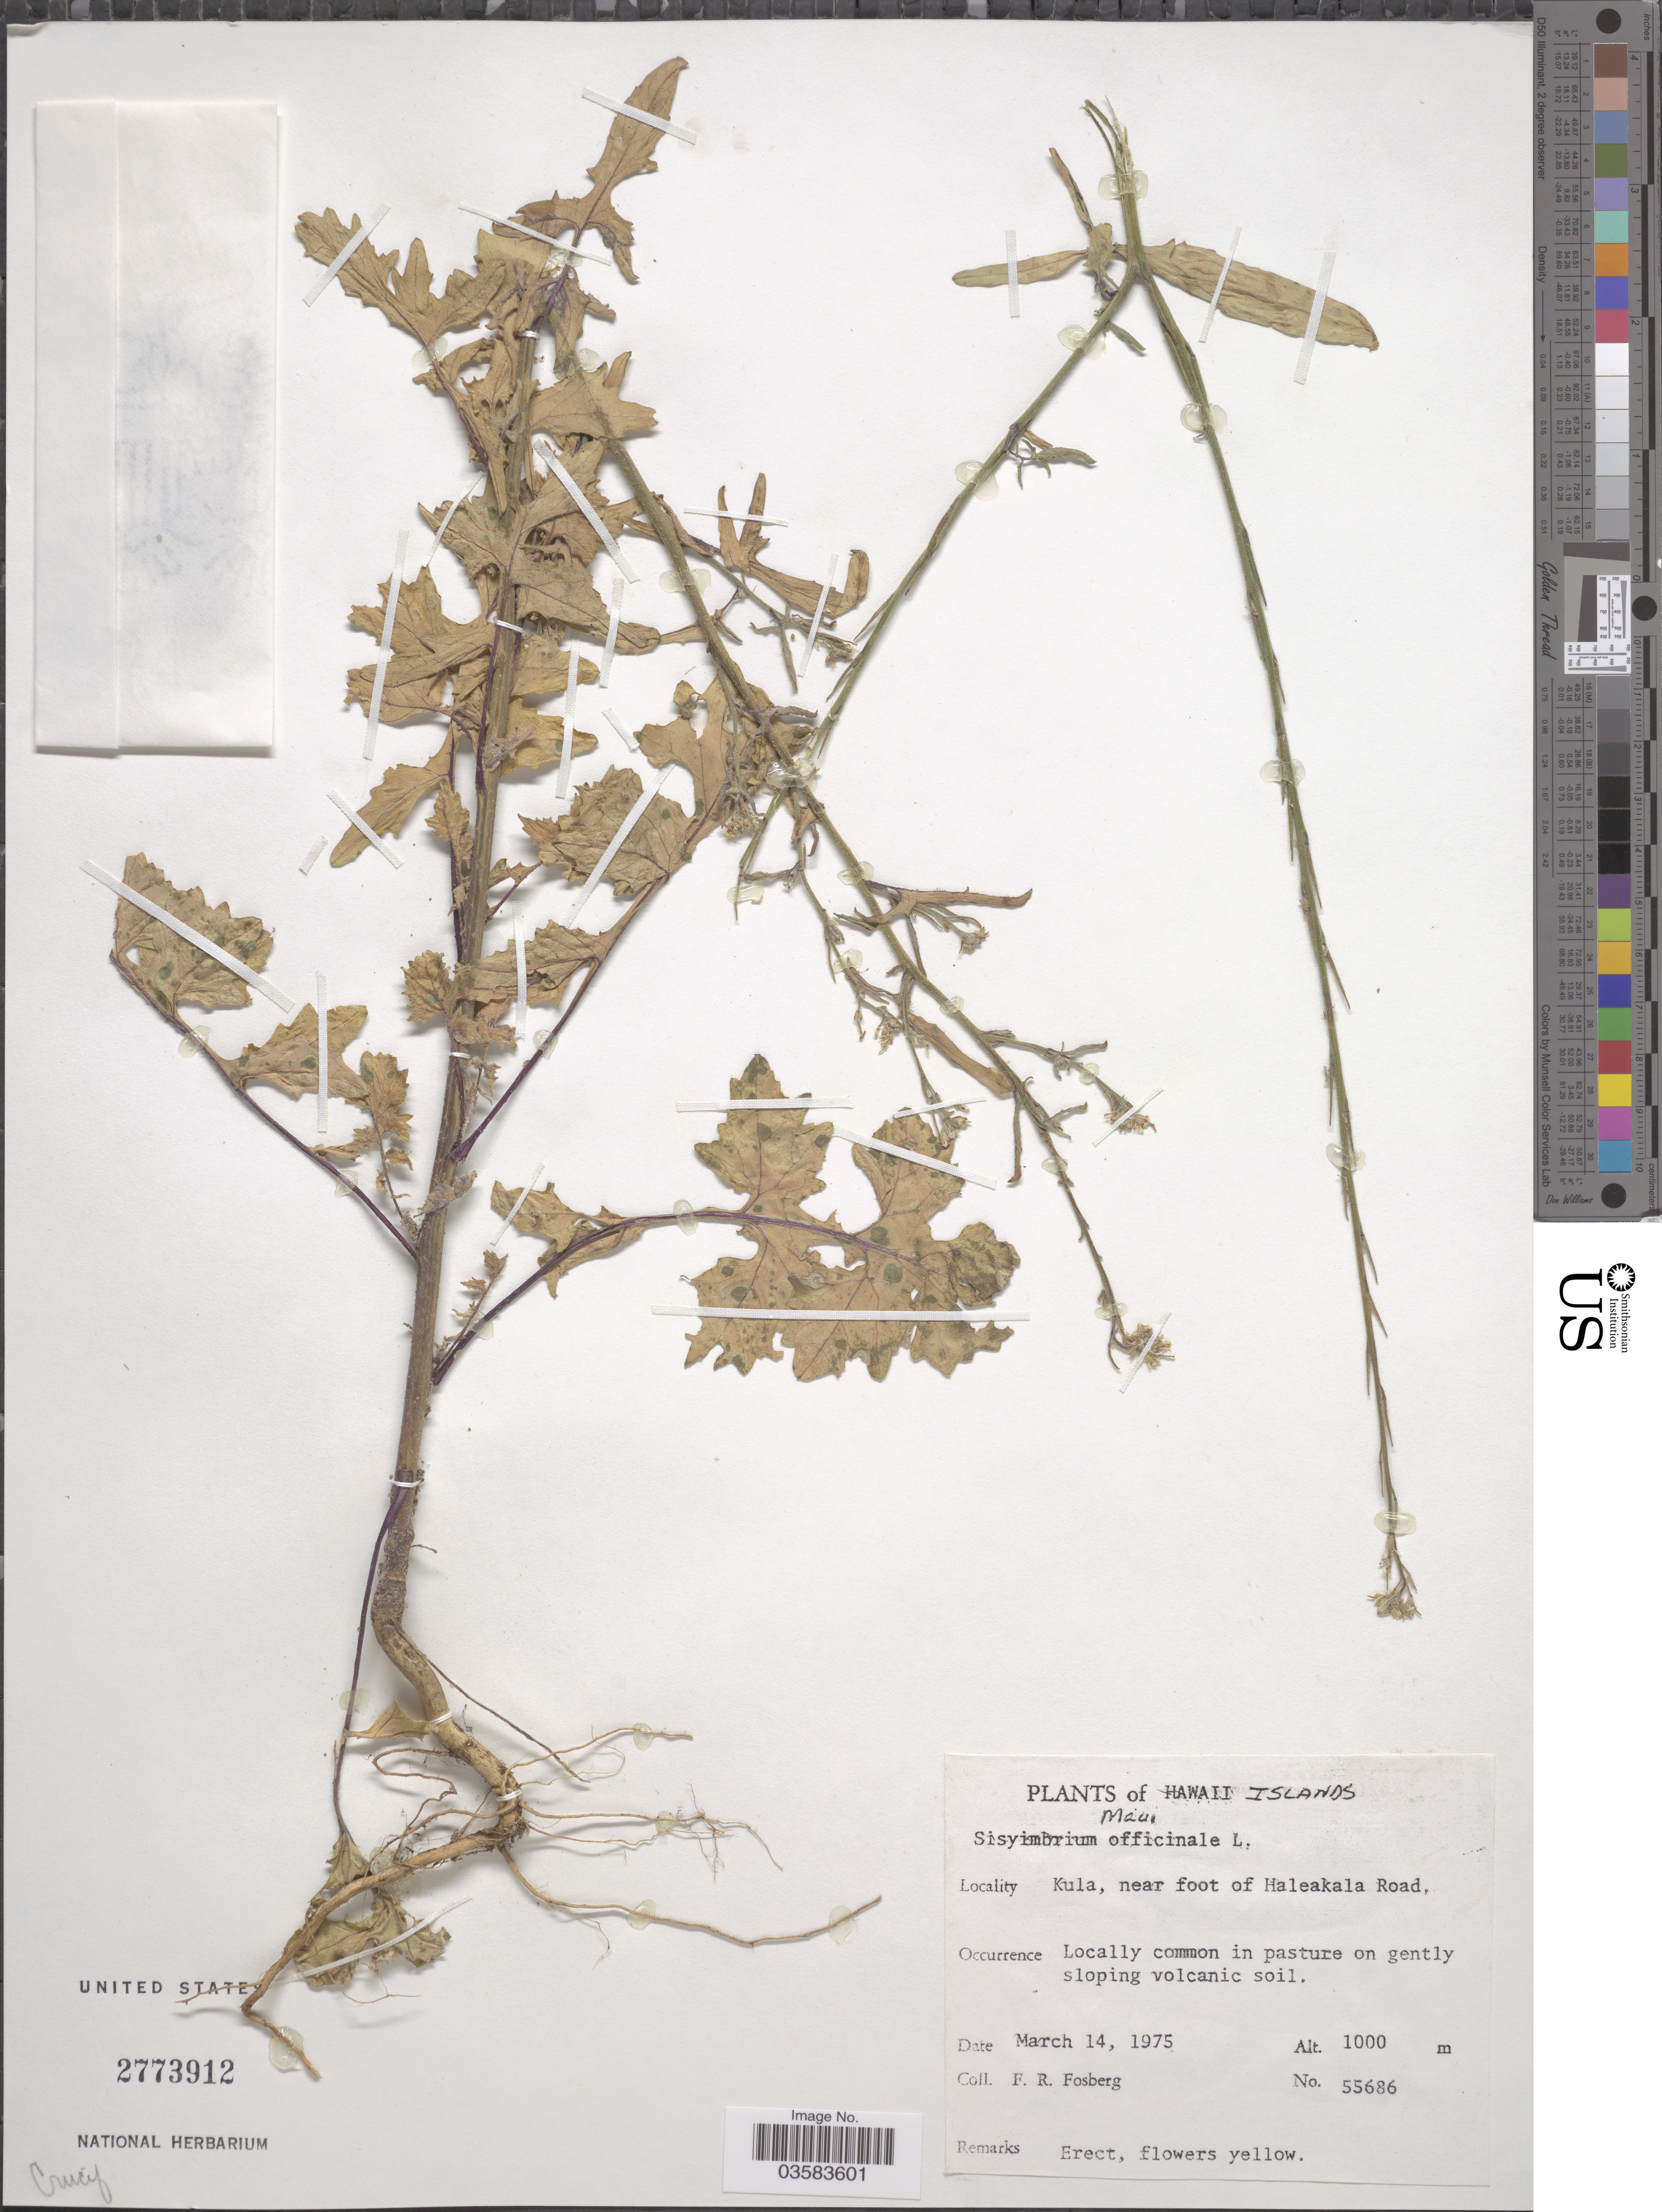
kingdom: Plantae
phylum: Tracheophyta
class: Magnoliopsida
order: Brassicales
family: Brassicaceae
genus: Sisymbrium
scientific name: Sisymbrium officinale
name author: (L.) Scop.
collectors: F. R. Fosberg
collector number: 55686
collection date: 1975-03-14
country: United States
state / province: Hawaii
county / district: Maui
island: Maui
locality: Maui. Kula, near foot of Haleakala Road.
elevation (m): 1000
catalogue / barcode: US 2773912